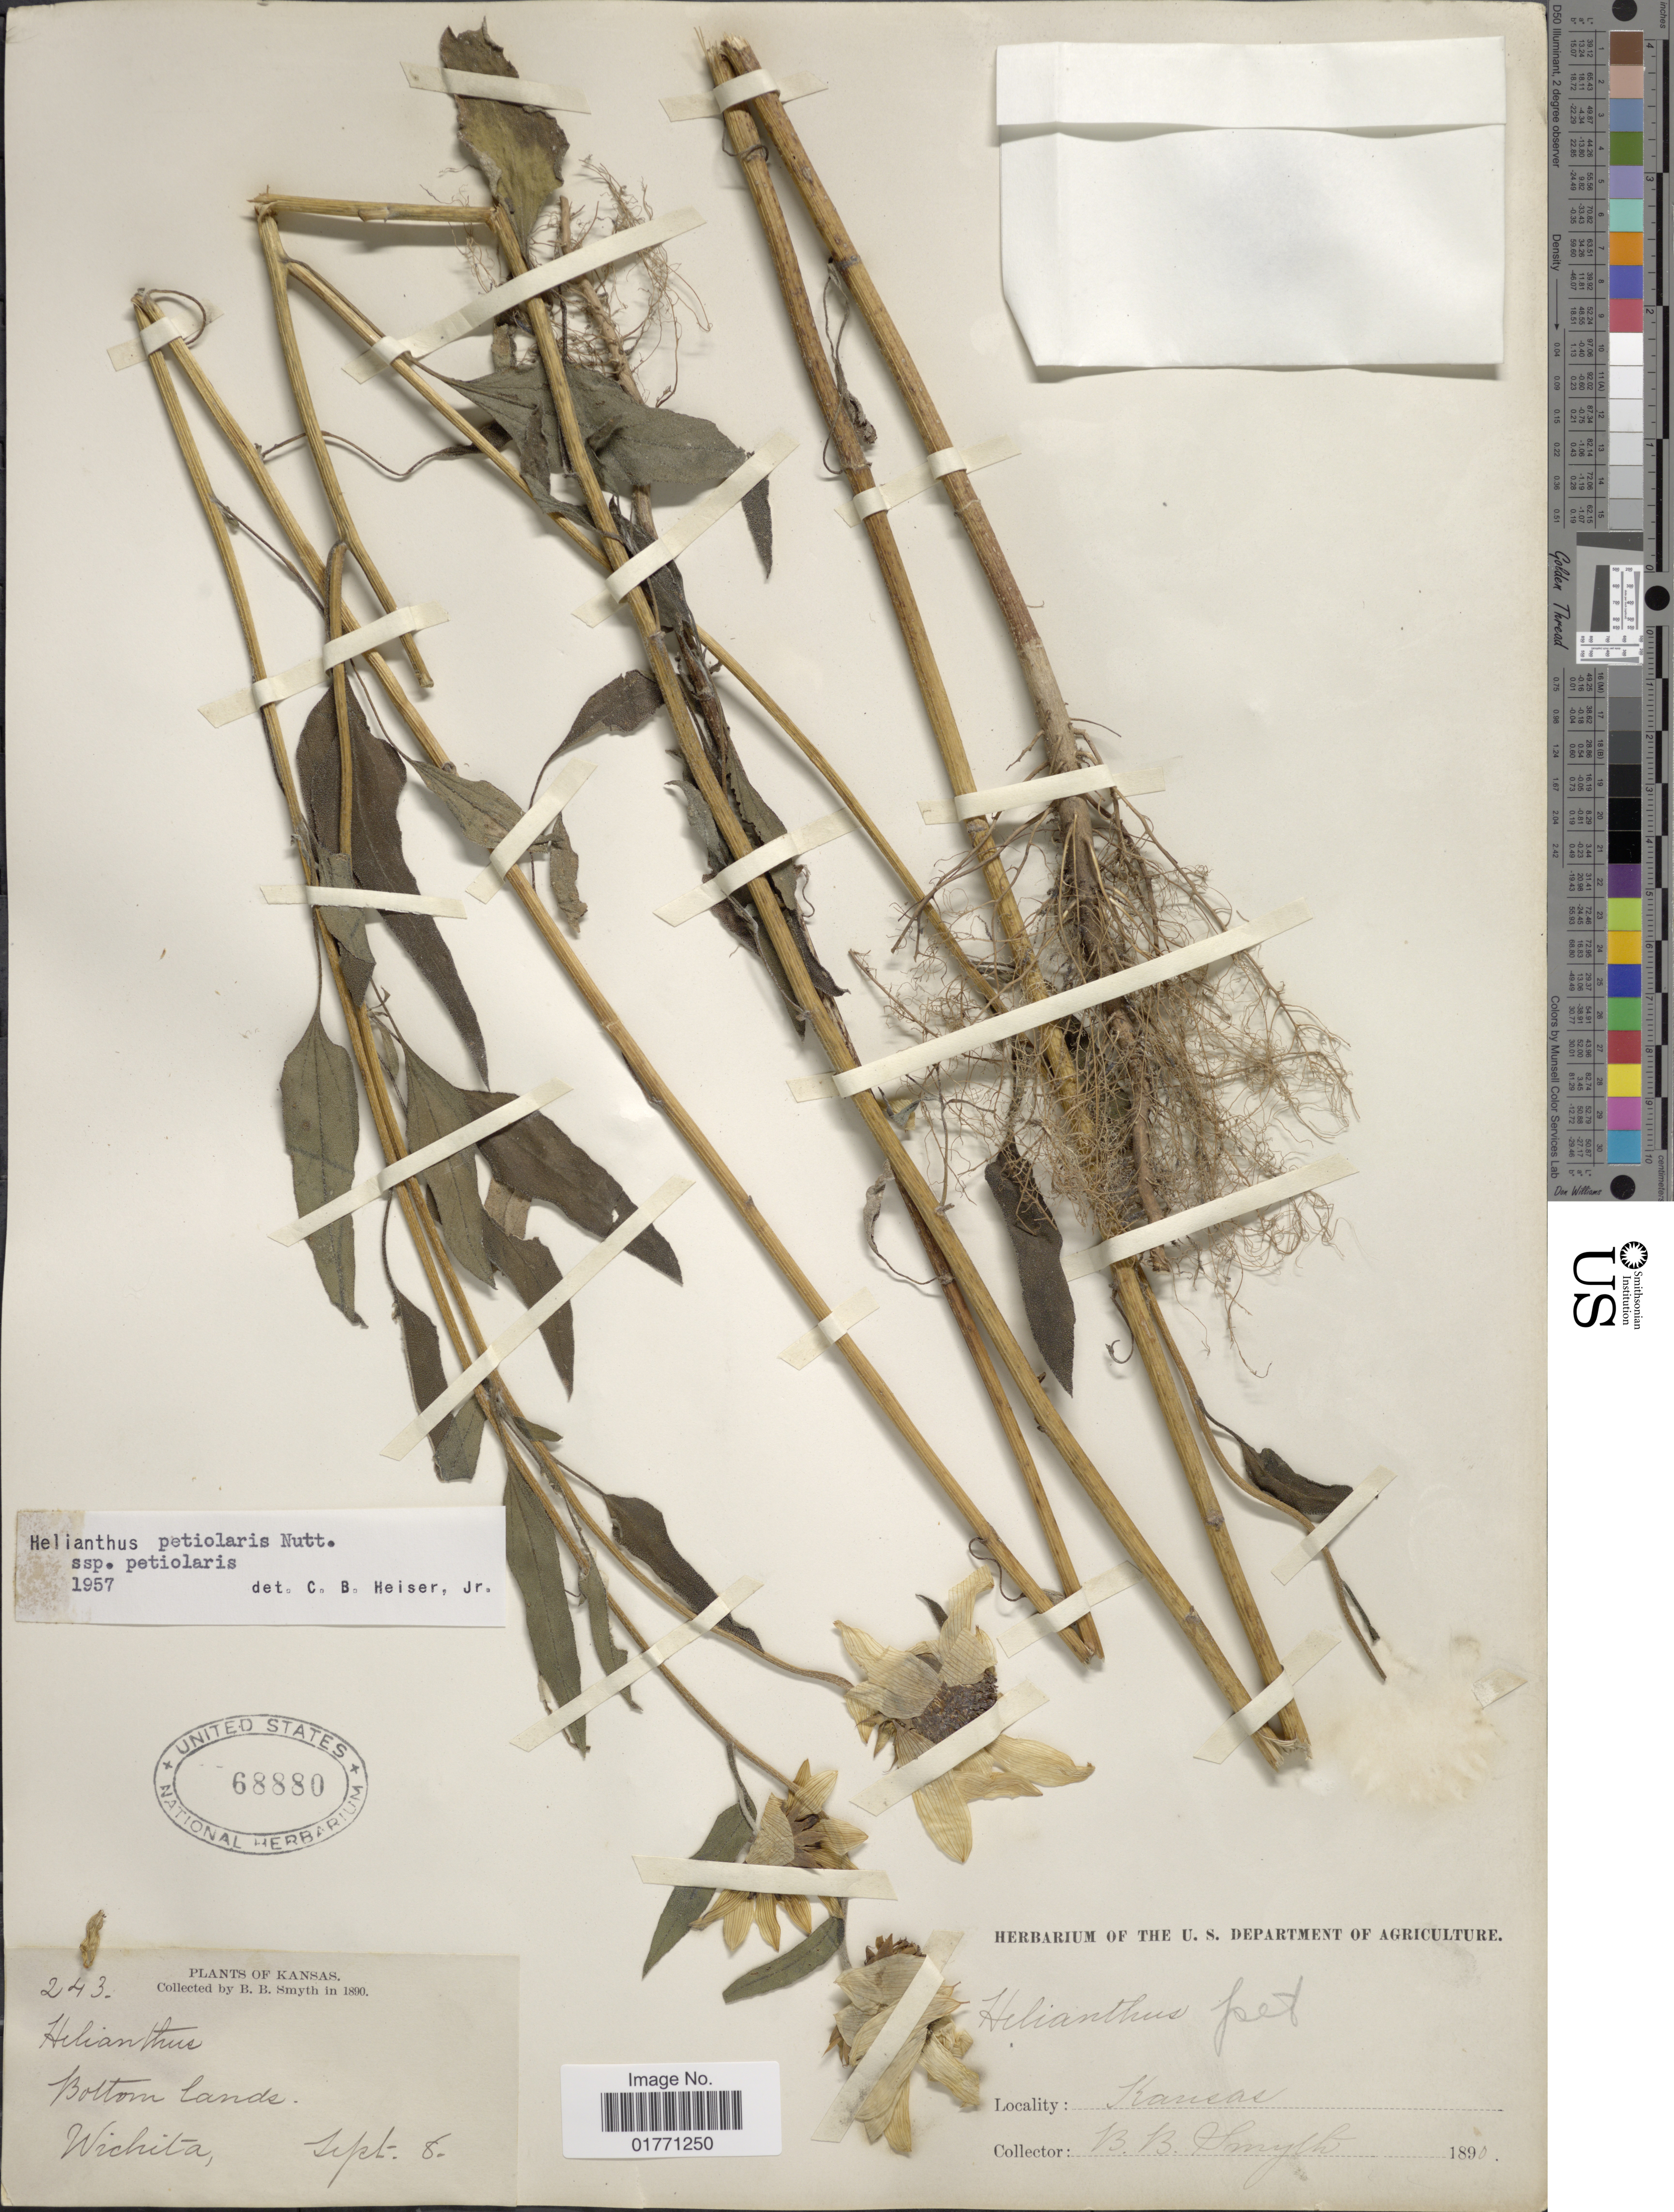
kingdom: Plantae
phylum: Tracheophyta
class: Magnoliopsida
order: Asterales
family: Asteraceae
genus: Helianthus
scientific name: Helianthus petiolaris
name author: Nutt.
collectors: B. Smyth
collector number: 243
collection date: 1890-09-08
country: United States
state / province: Kansas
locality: Bottom lands, Wichita.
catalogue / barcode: US 68880